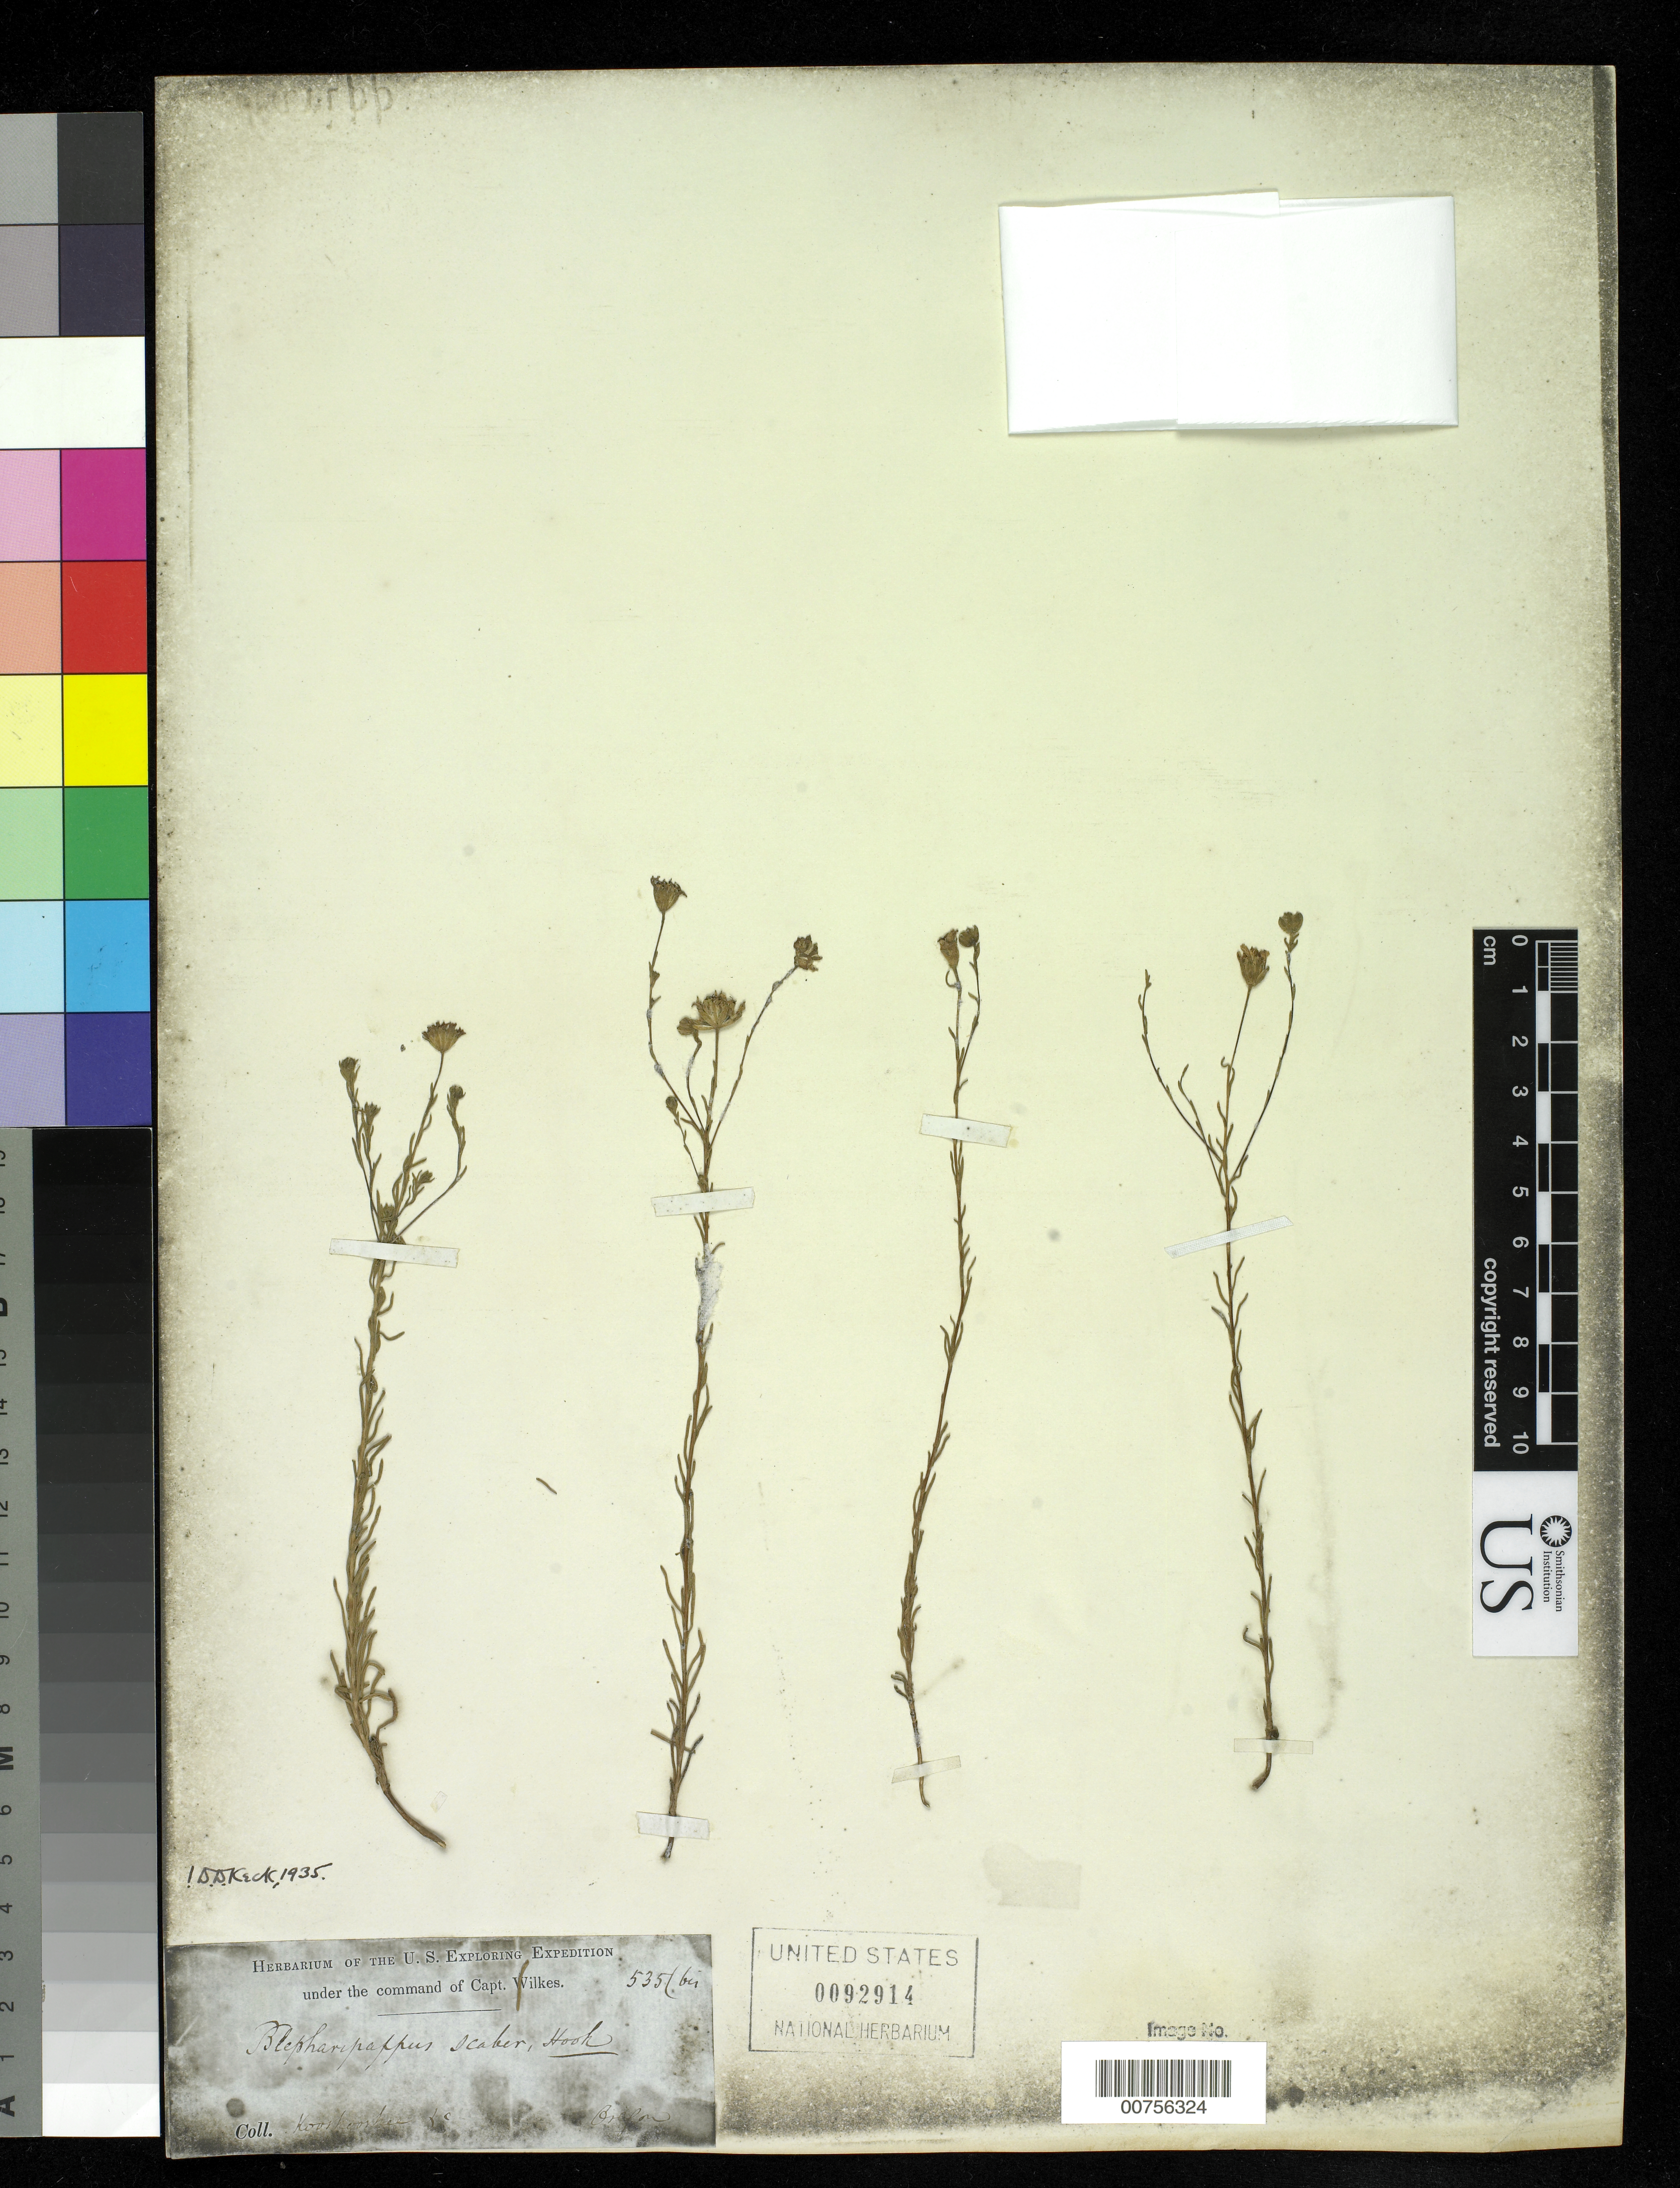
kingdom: Plantae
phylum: Tracheophyta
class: Magnoliopsida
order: Asterales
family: Asteraceae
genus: Blepharipappus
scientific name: Blepharipappus scaber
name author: Hook.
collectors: Wilkes Explor. Exped.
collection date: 1838/1842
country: United States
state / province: Oregon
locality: Kooskooskee Lc.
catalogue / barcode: US 92914